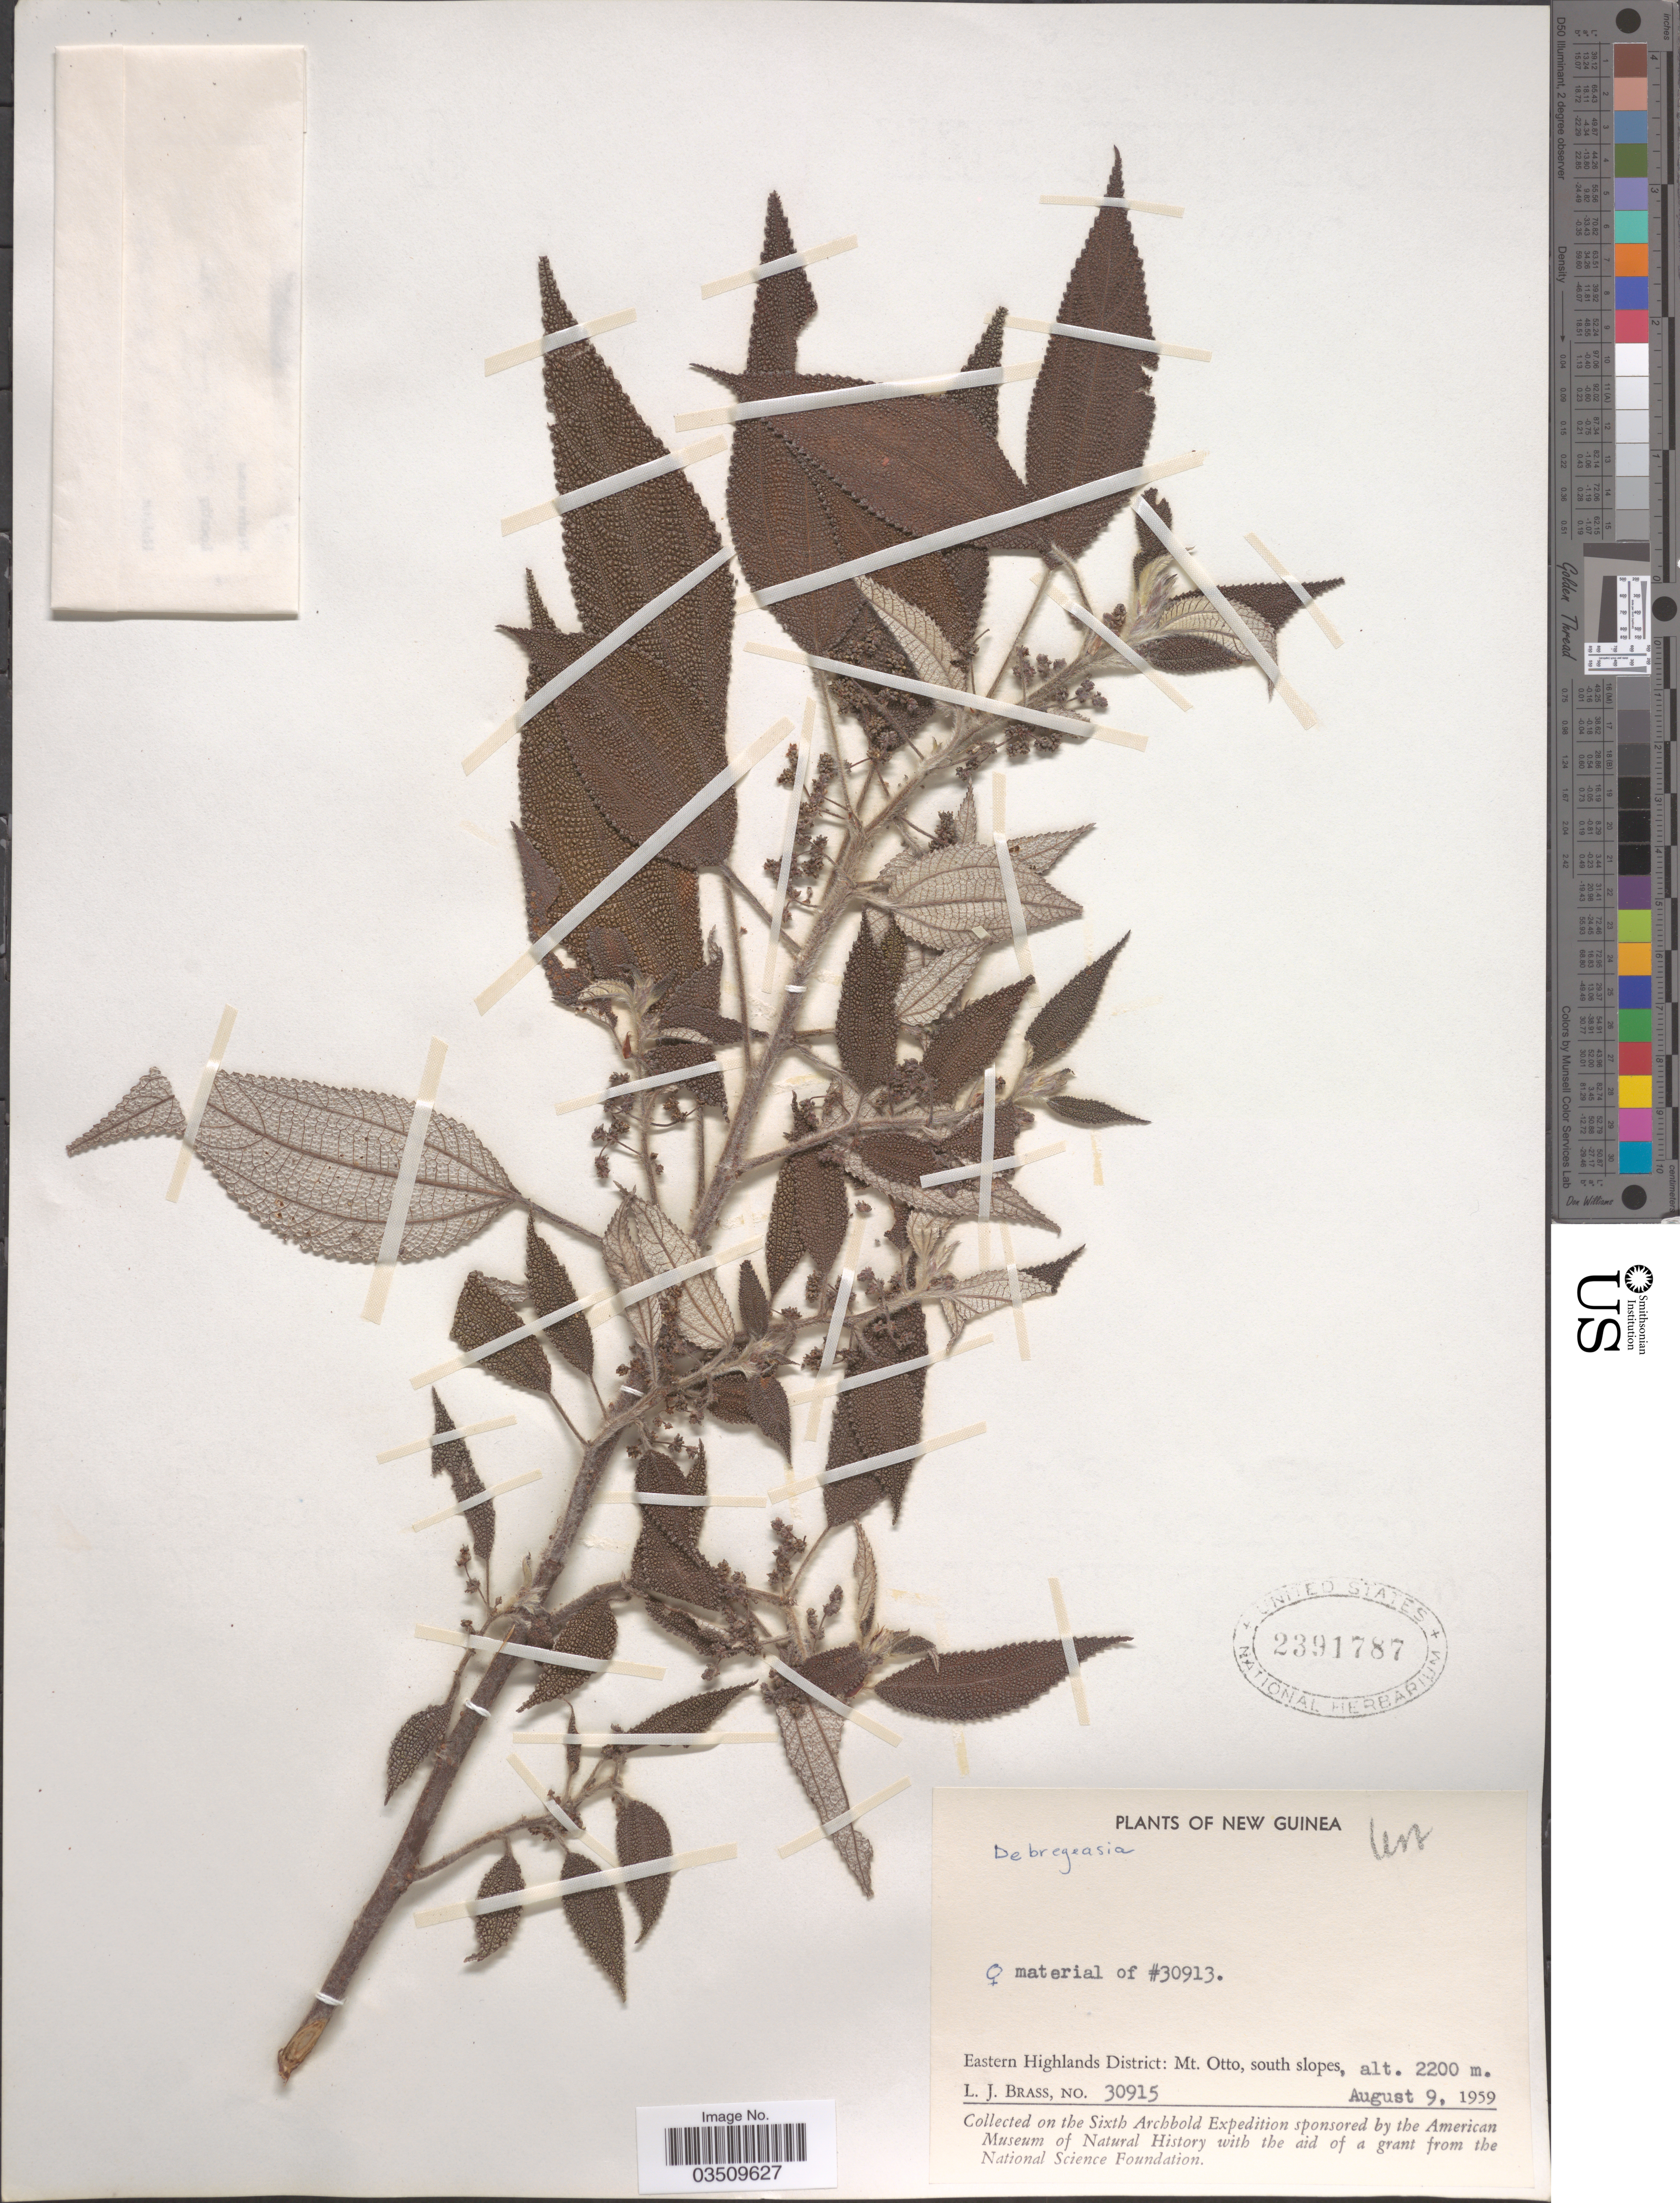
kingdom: Plantae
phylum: Tracheophyta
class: Magnoliopsida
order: Rosales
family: Urticaceae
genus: Debregeasia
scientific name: Debregeasia sp.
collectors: L. J. Brass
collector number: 30915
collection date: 1959-08-09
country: Papua New Guinea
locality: New Guinea. Eastern Highlands District: Mt. Otto, south slopes.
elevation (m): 2200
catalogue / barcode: US 2391787